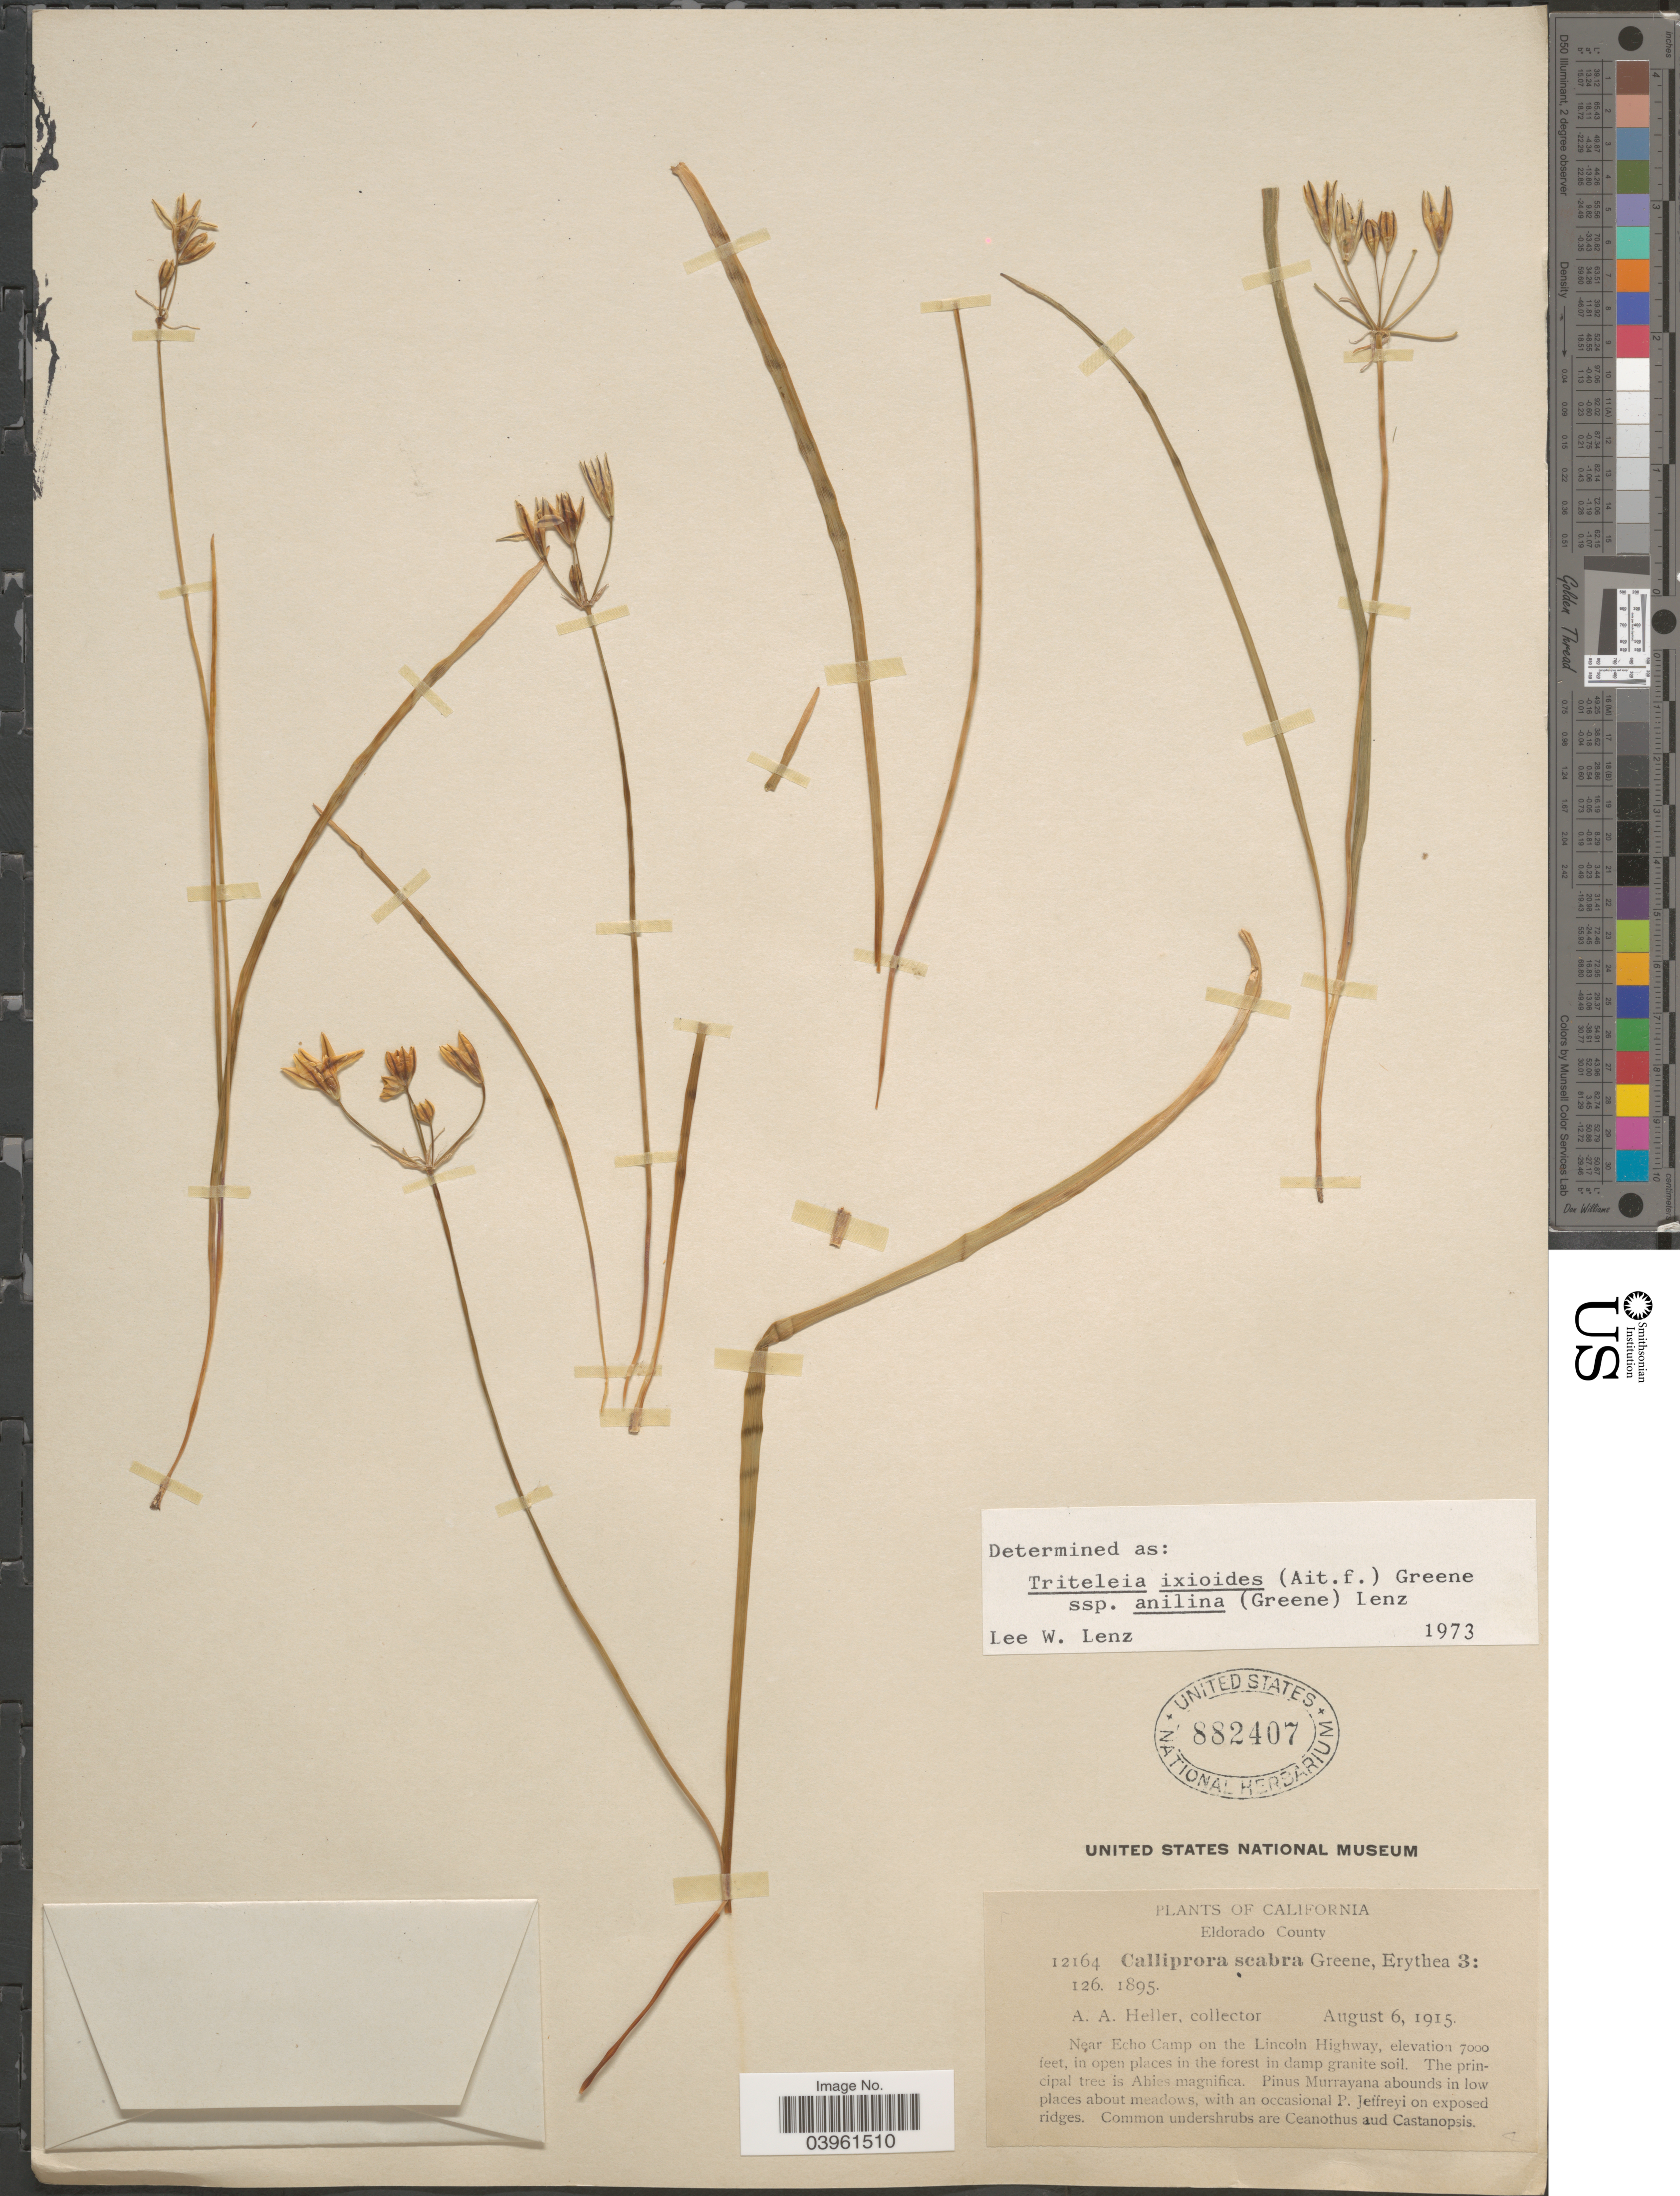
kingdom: Plantae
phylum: Tracheophyta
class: Liliopsida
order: Asparagales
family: Asparagaceae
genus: Triteleia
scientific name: Triteleia ixioides subsp. anilina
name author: (Greene) L.W. Lenz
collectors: A. A. Heller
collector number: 12164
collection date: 1915-08-06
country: United States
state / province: California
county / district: El Dorado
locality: Eldorado County. Near Echo Camp on the Lincoln Highway.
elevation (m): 2134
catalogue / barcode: US 882407